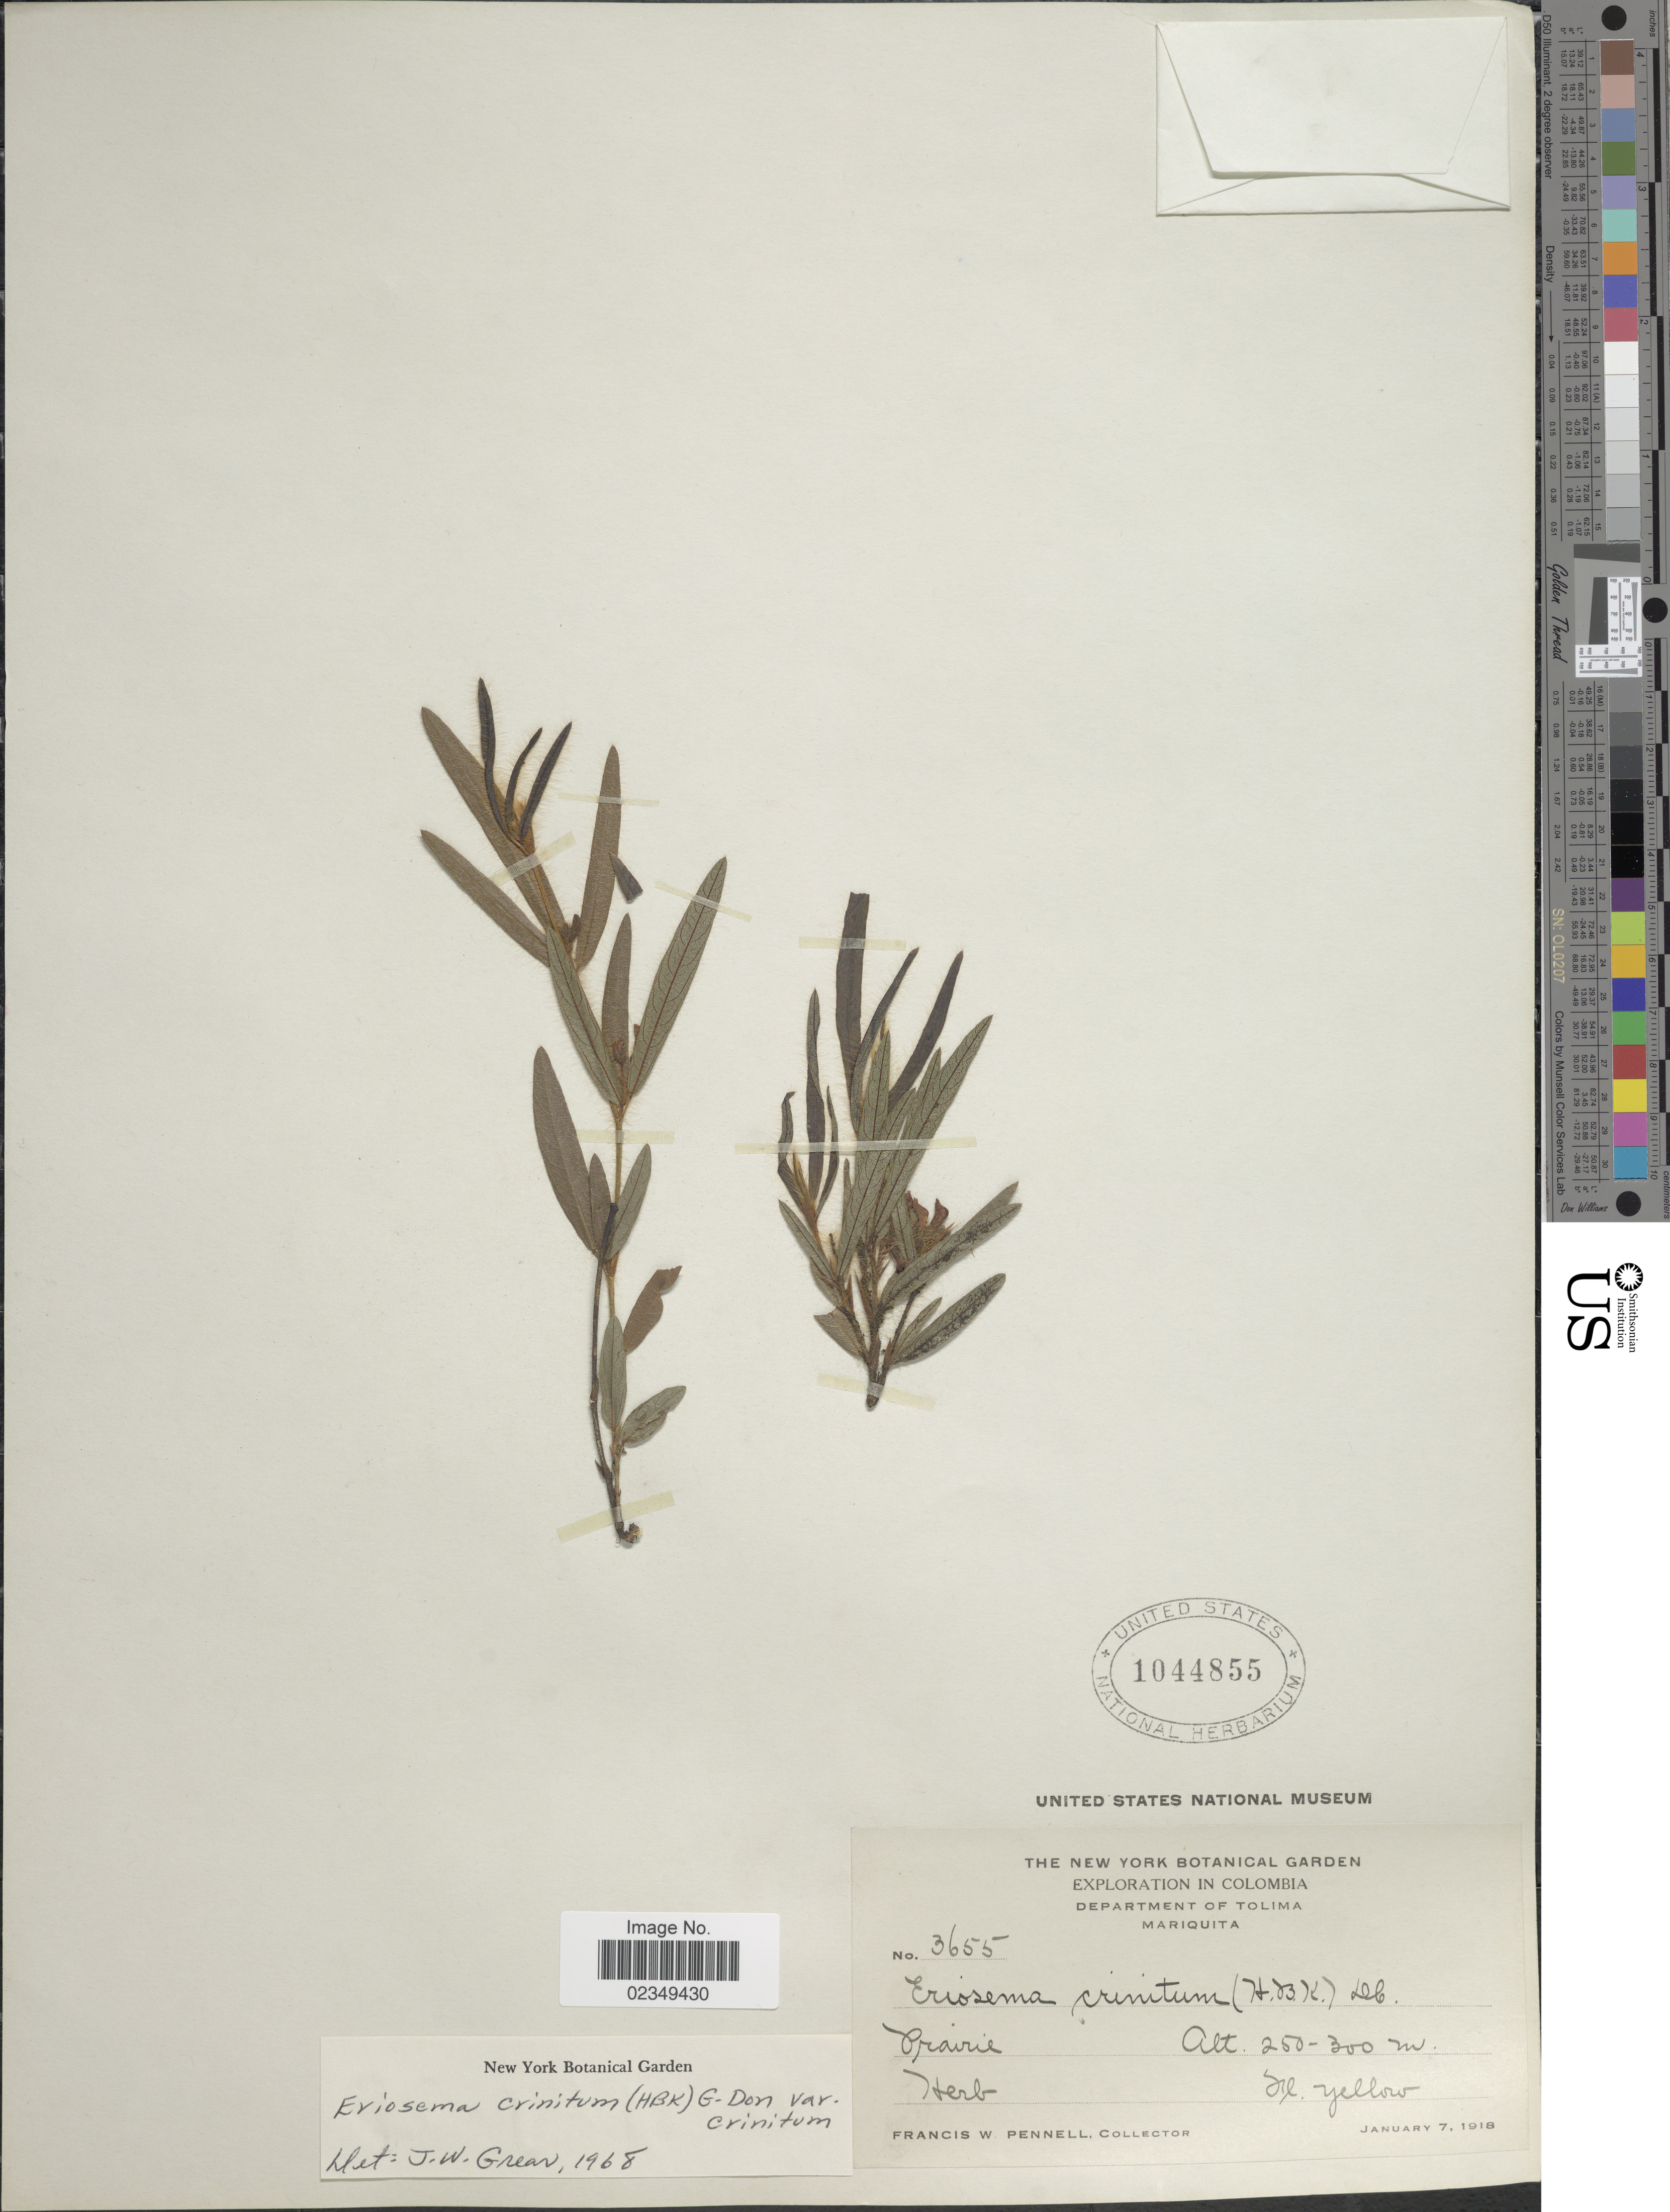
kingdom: Plantae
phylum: Tracheophyta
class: Magnoliopsida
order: Fabales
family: Fabaceae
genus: Eriosema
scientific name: Eriosema crinitum var. crinitum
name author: (Kunth) G. Don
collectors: F. W. Pennell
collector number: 3655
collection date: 1918-01-07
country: Colombia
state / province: Tolima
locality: Mariquita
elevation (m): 250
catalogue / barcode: US 1044855